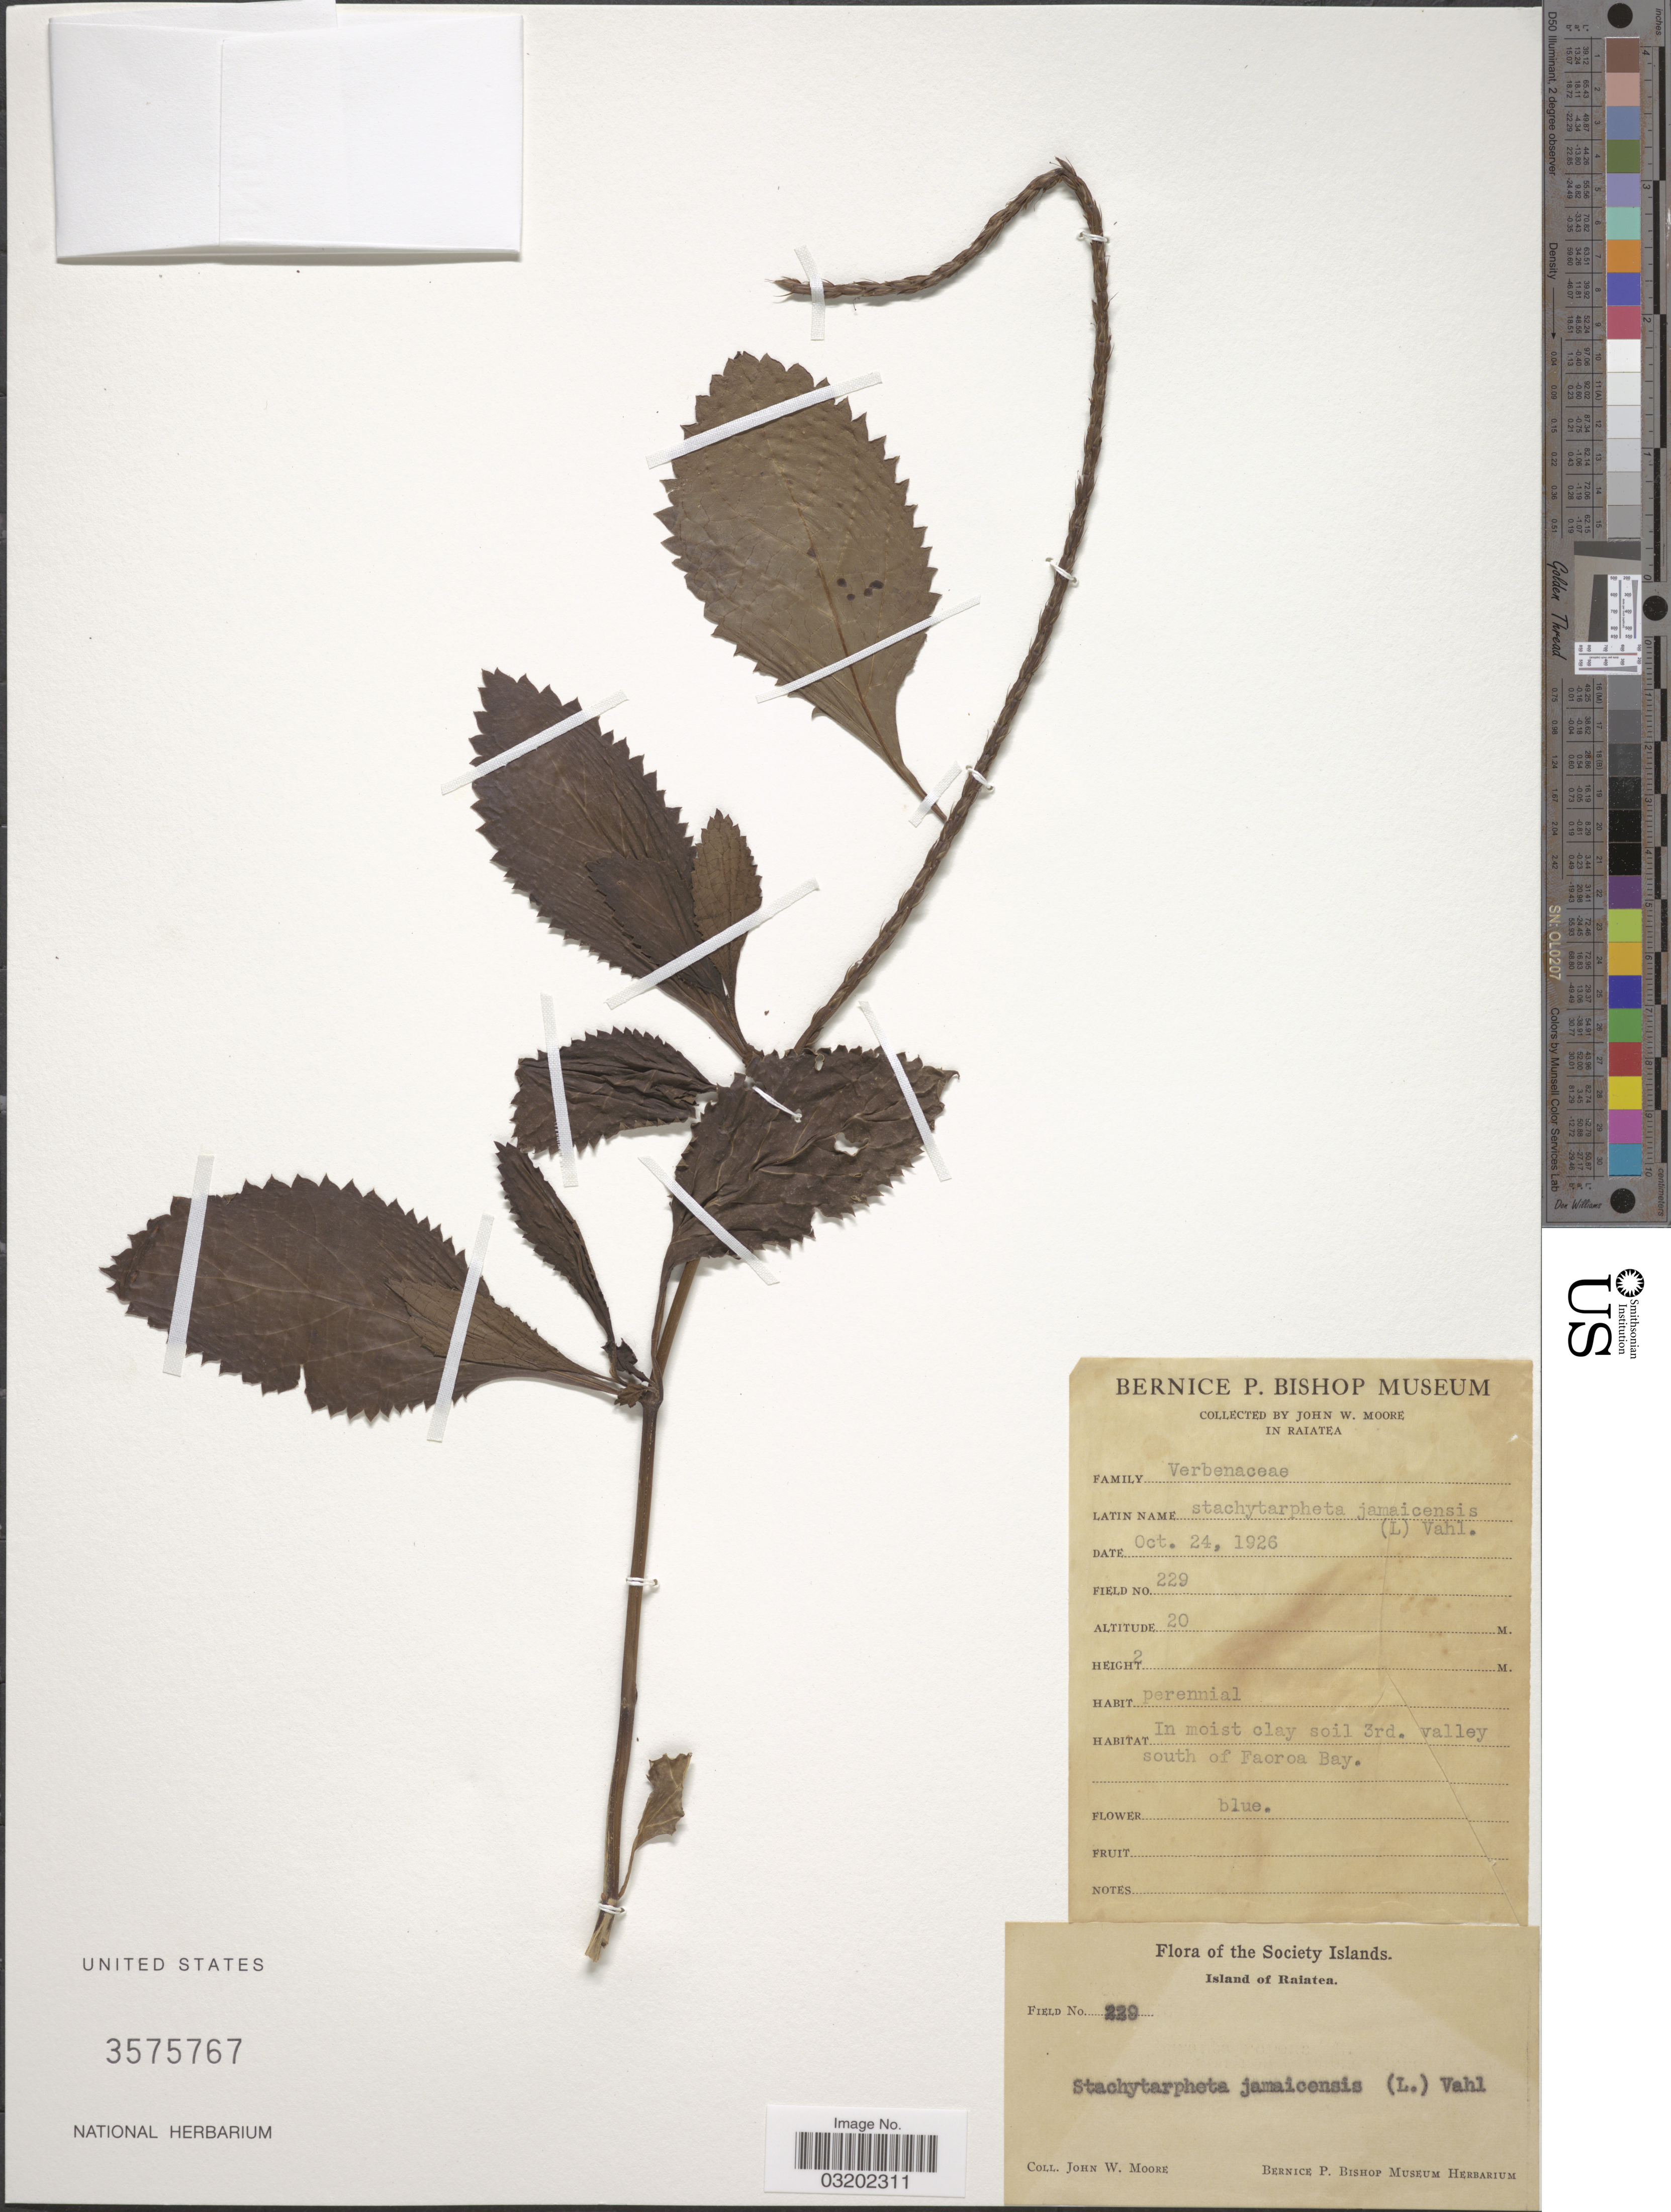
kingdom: Plantae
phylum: Tracheophyta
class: Magnoliopsida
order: Lamiales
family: Verbenaceae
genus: Stachytarpheta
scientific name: Stachytarpheta jamaicensis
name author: (L.) Vahl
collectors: J. Moore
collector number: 229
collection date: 1926-10-24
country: French Polynesia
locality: Society Islands. Island of Raiatea. In moist clay soil 3rd. valley south of Faoroa Bay.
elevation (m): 20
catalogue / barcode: US 3575767